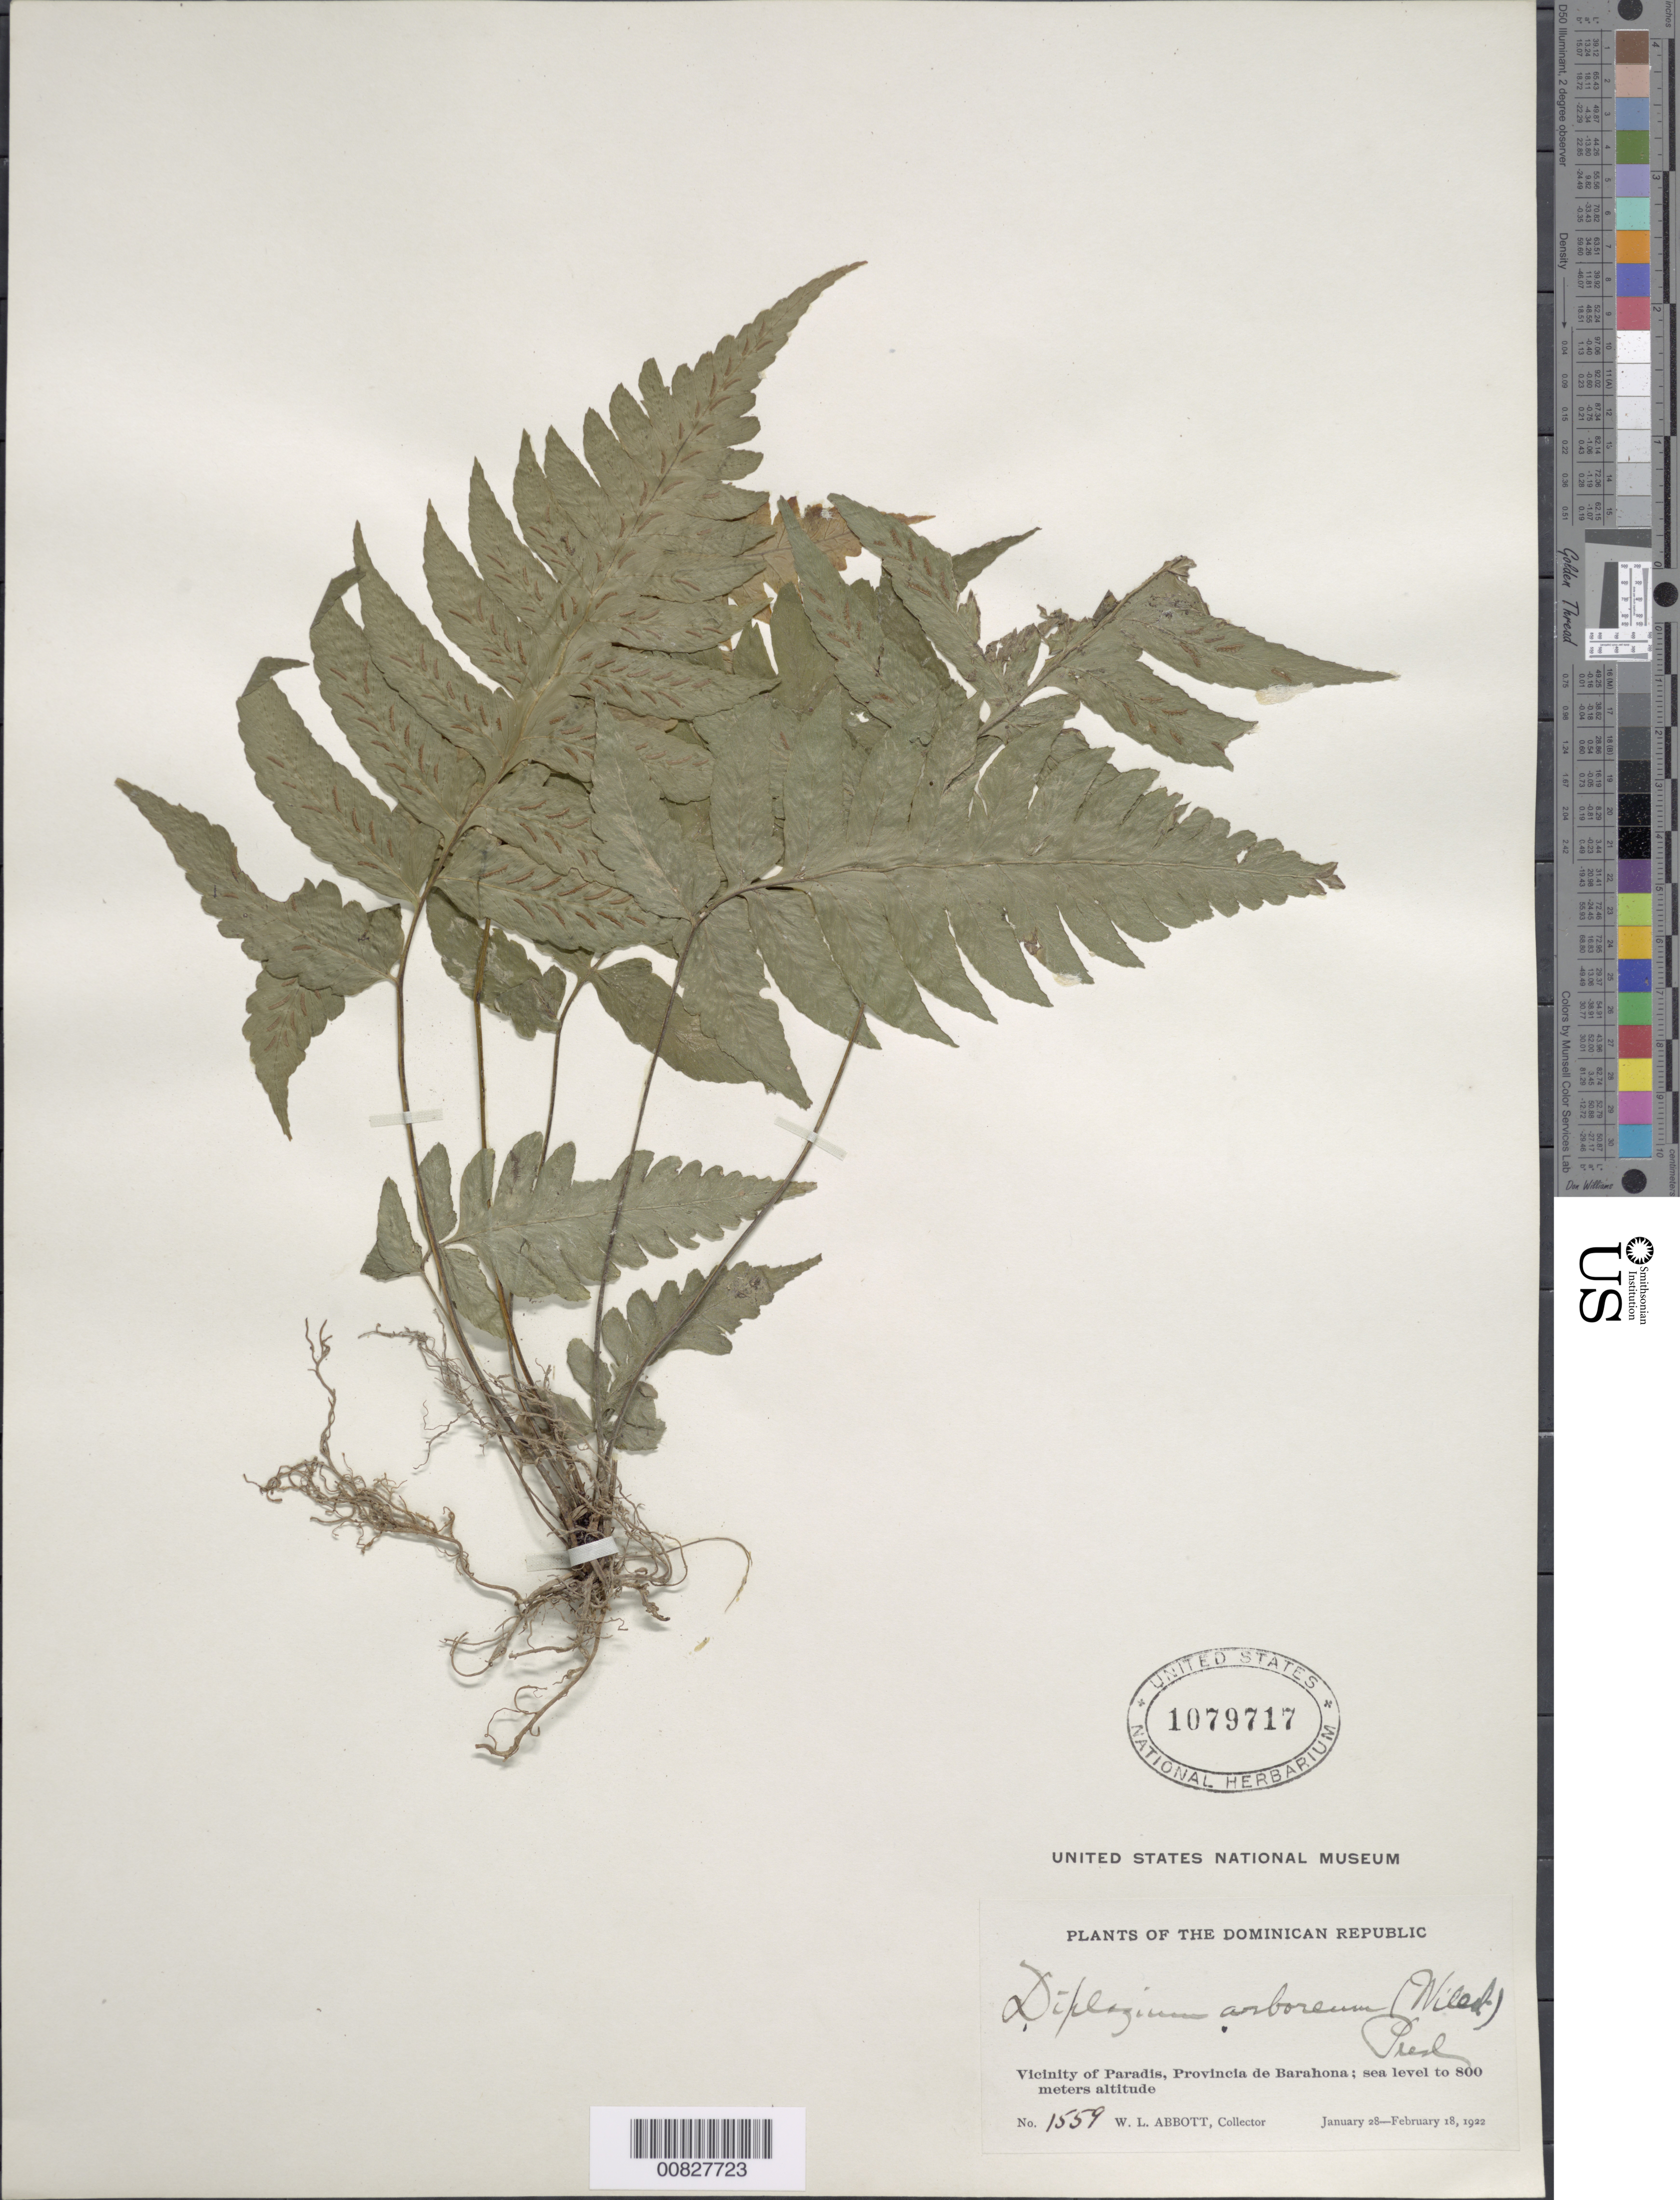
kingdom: Plantae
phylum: Tracheophyta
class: Polypodiopsida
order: Polypodiales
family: Athyriaceae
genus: Diplazium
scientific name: Diplazium cristatum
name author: (Desr.) Alston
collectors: W. L. Abbott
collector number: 1559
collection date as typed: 27 Jan 1922 to 18 Feb 1922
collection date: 1922-01-27/1922-02-18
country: Dominican Republic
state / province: Barahona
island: Hispaniola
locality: Paradis vicinity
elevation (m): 0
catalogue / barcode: US 1079717